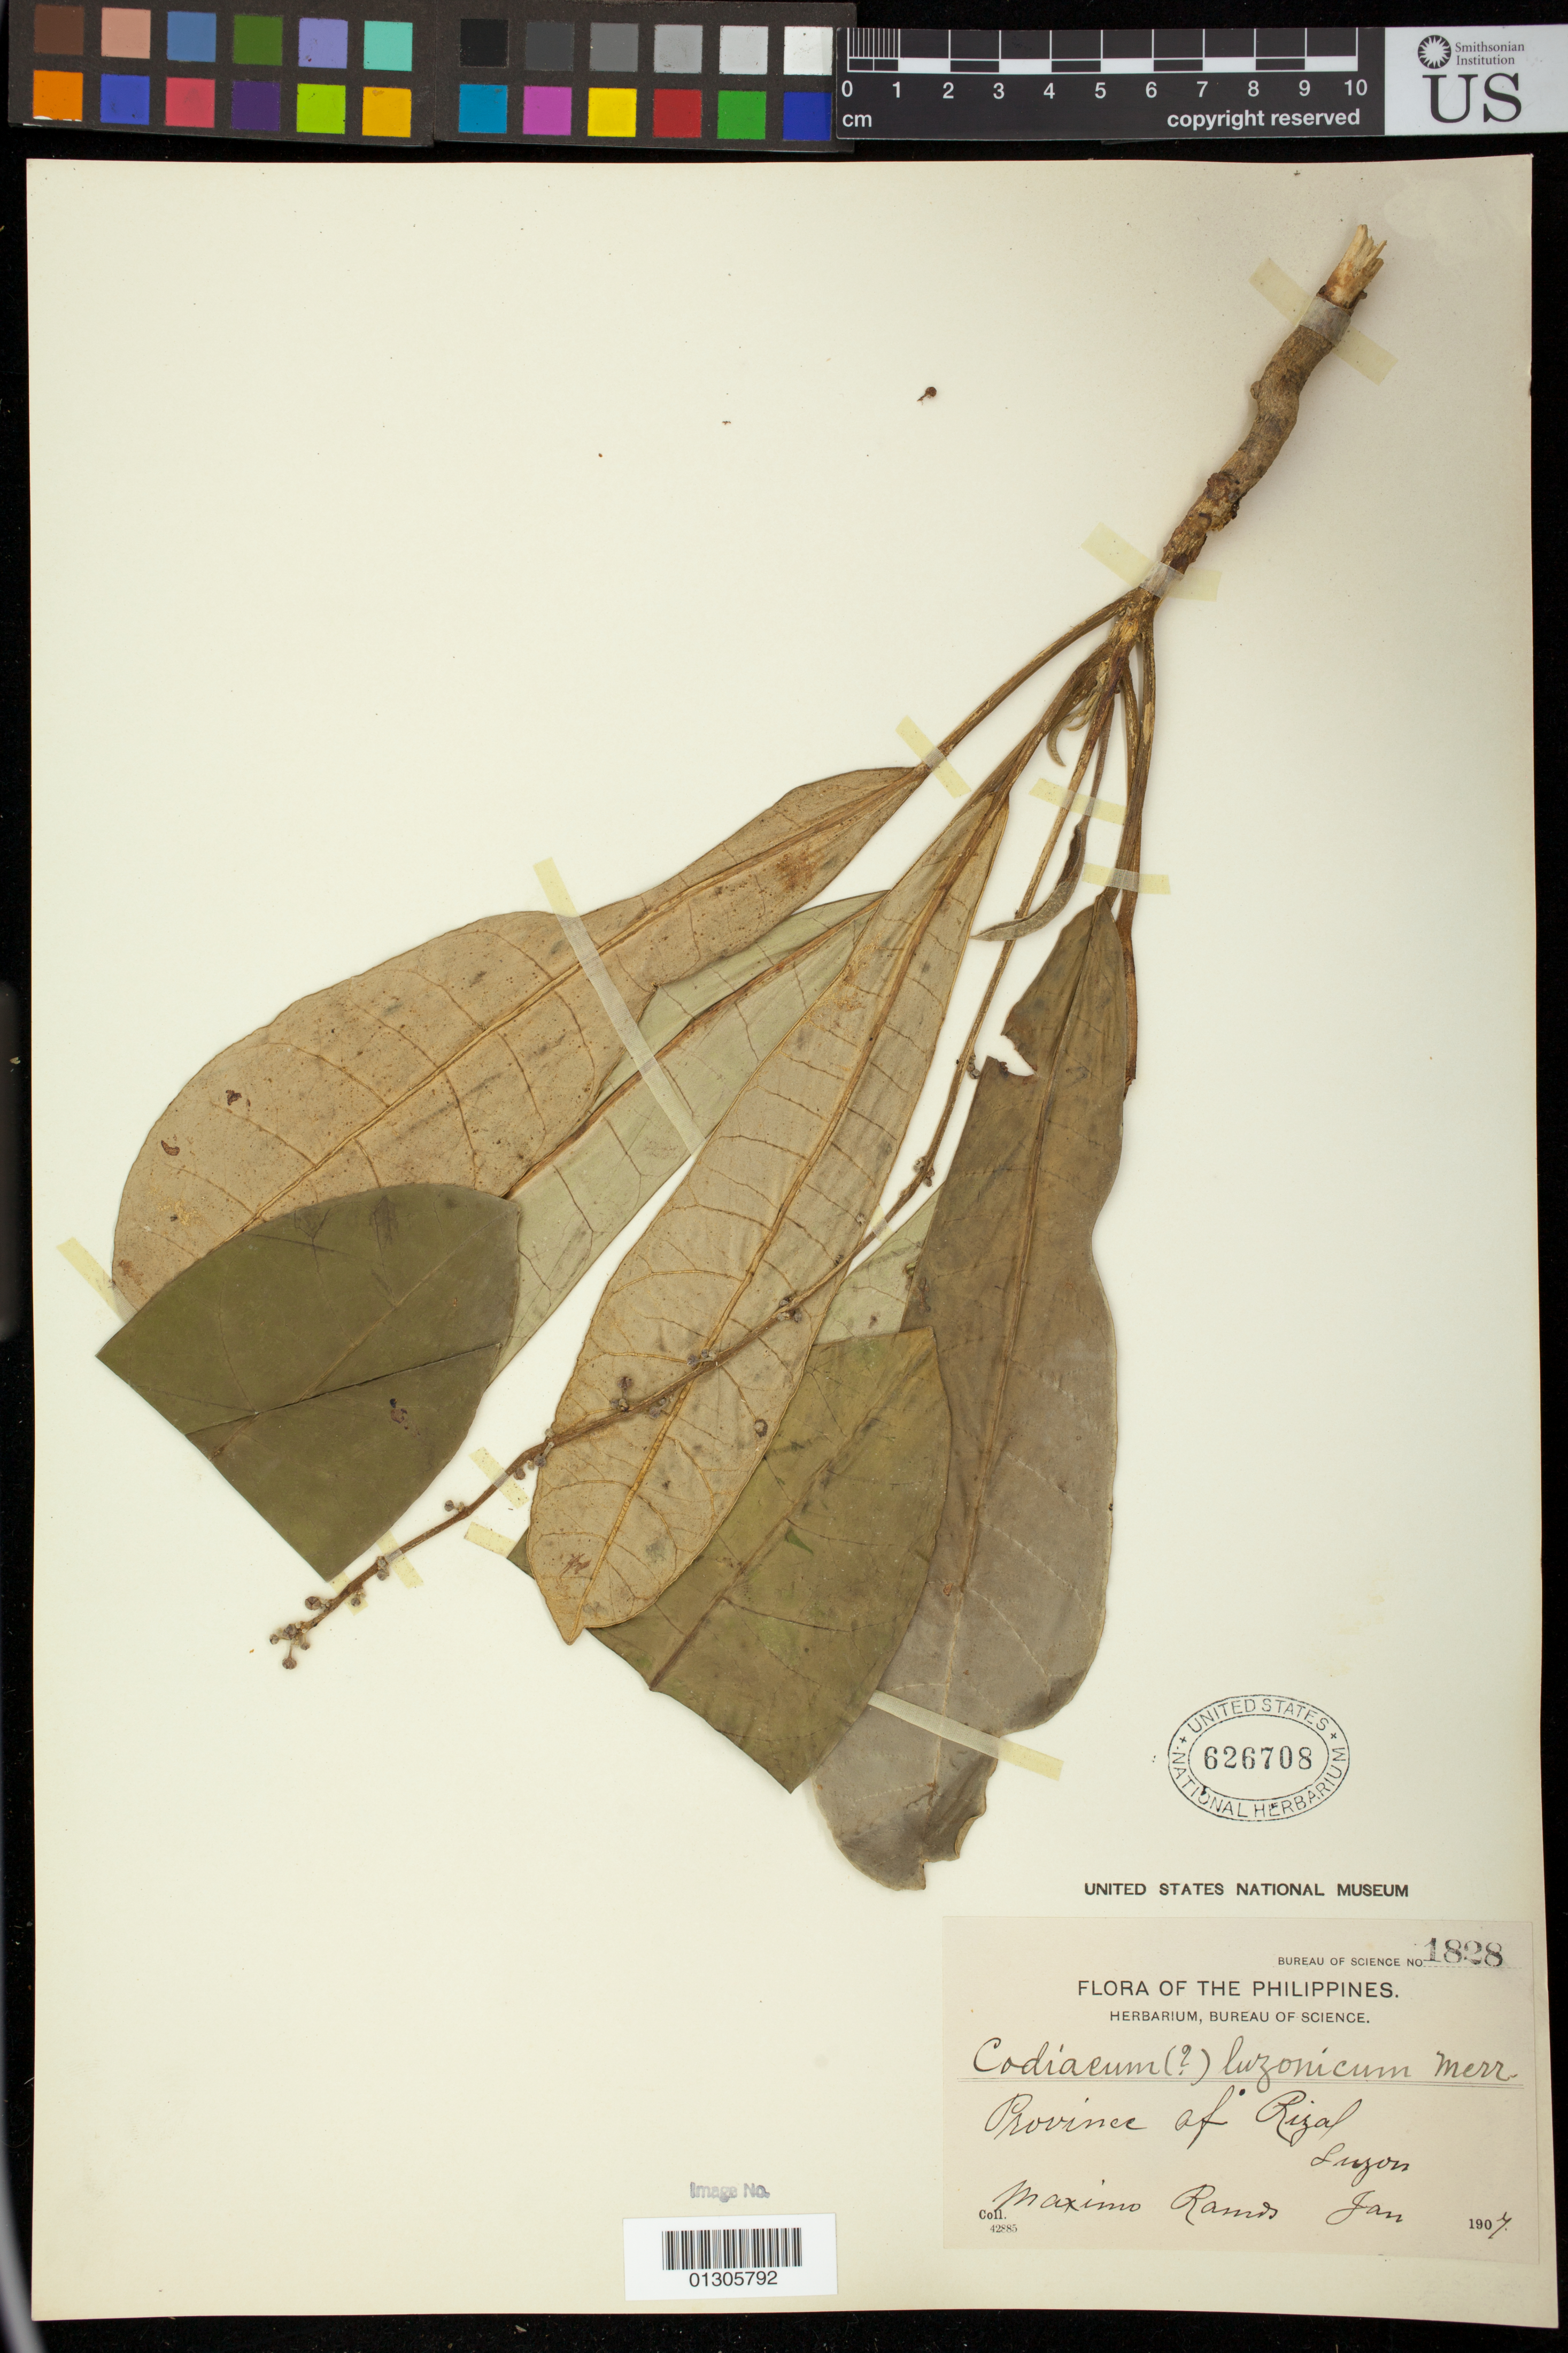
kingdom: Plantae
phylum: Tracheophyta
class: Magnoliopsida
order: Malpighiales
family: Euphorbiaceae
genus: Codiaeum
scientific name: Codiaeum luzonicum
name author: Merr.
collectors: M. Ramos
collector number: Bur. Sci. 1828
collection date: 1907-01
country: Philippines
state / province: Calabarzon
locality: Province of Rizal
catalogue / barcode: US 626708